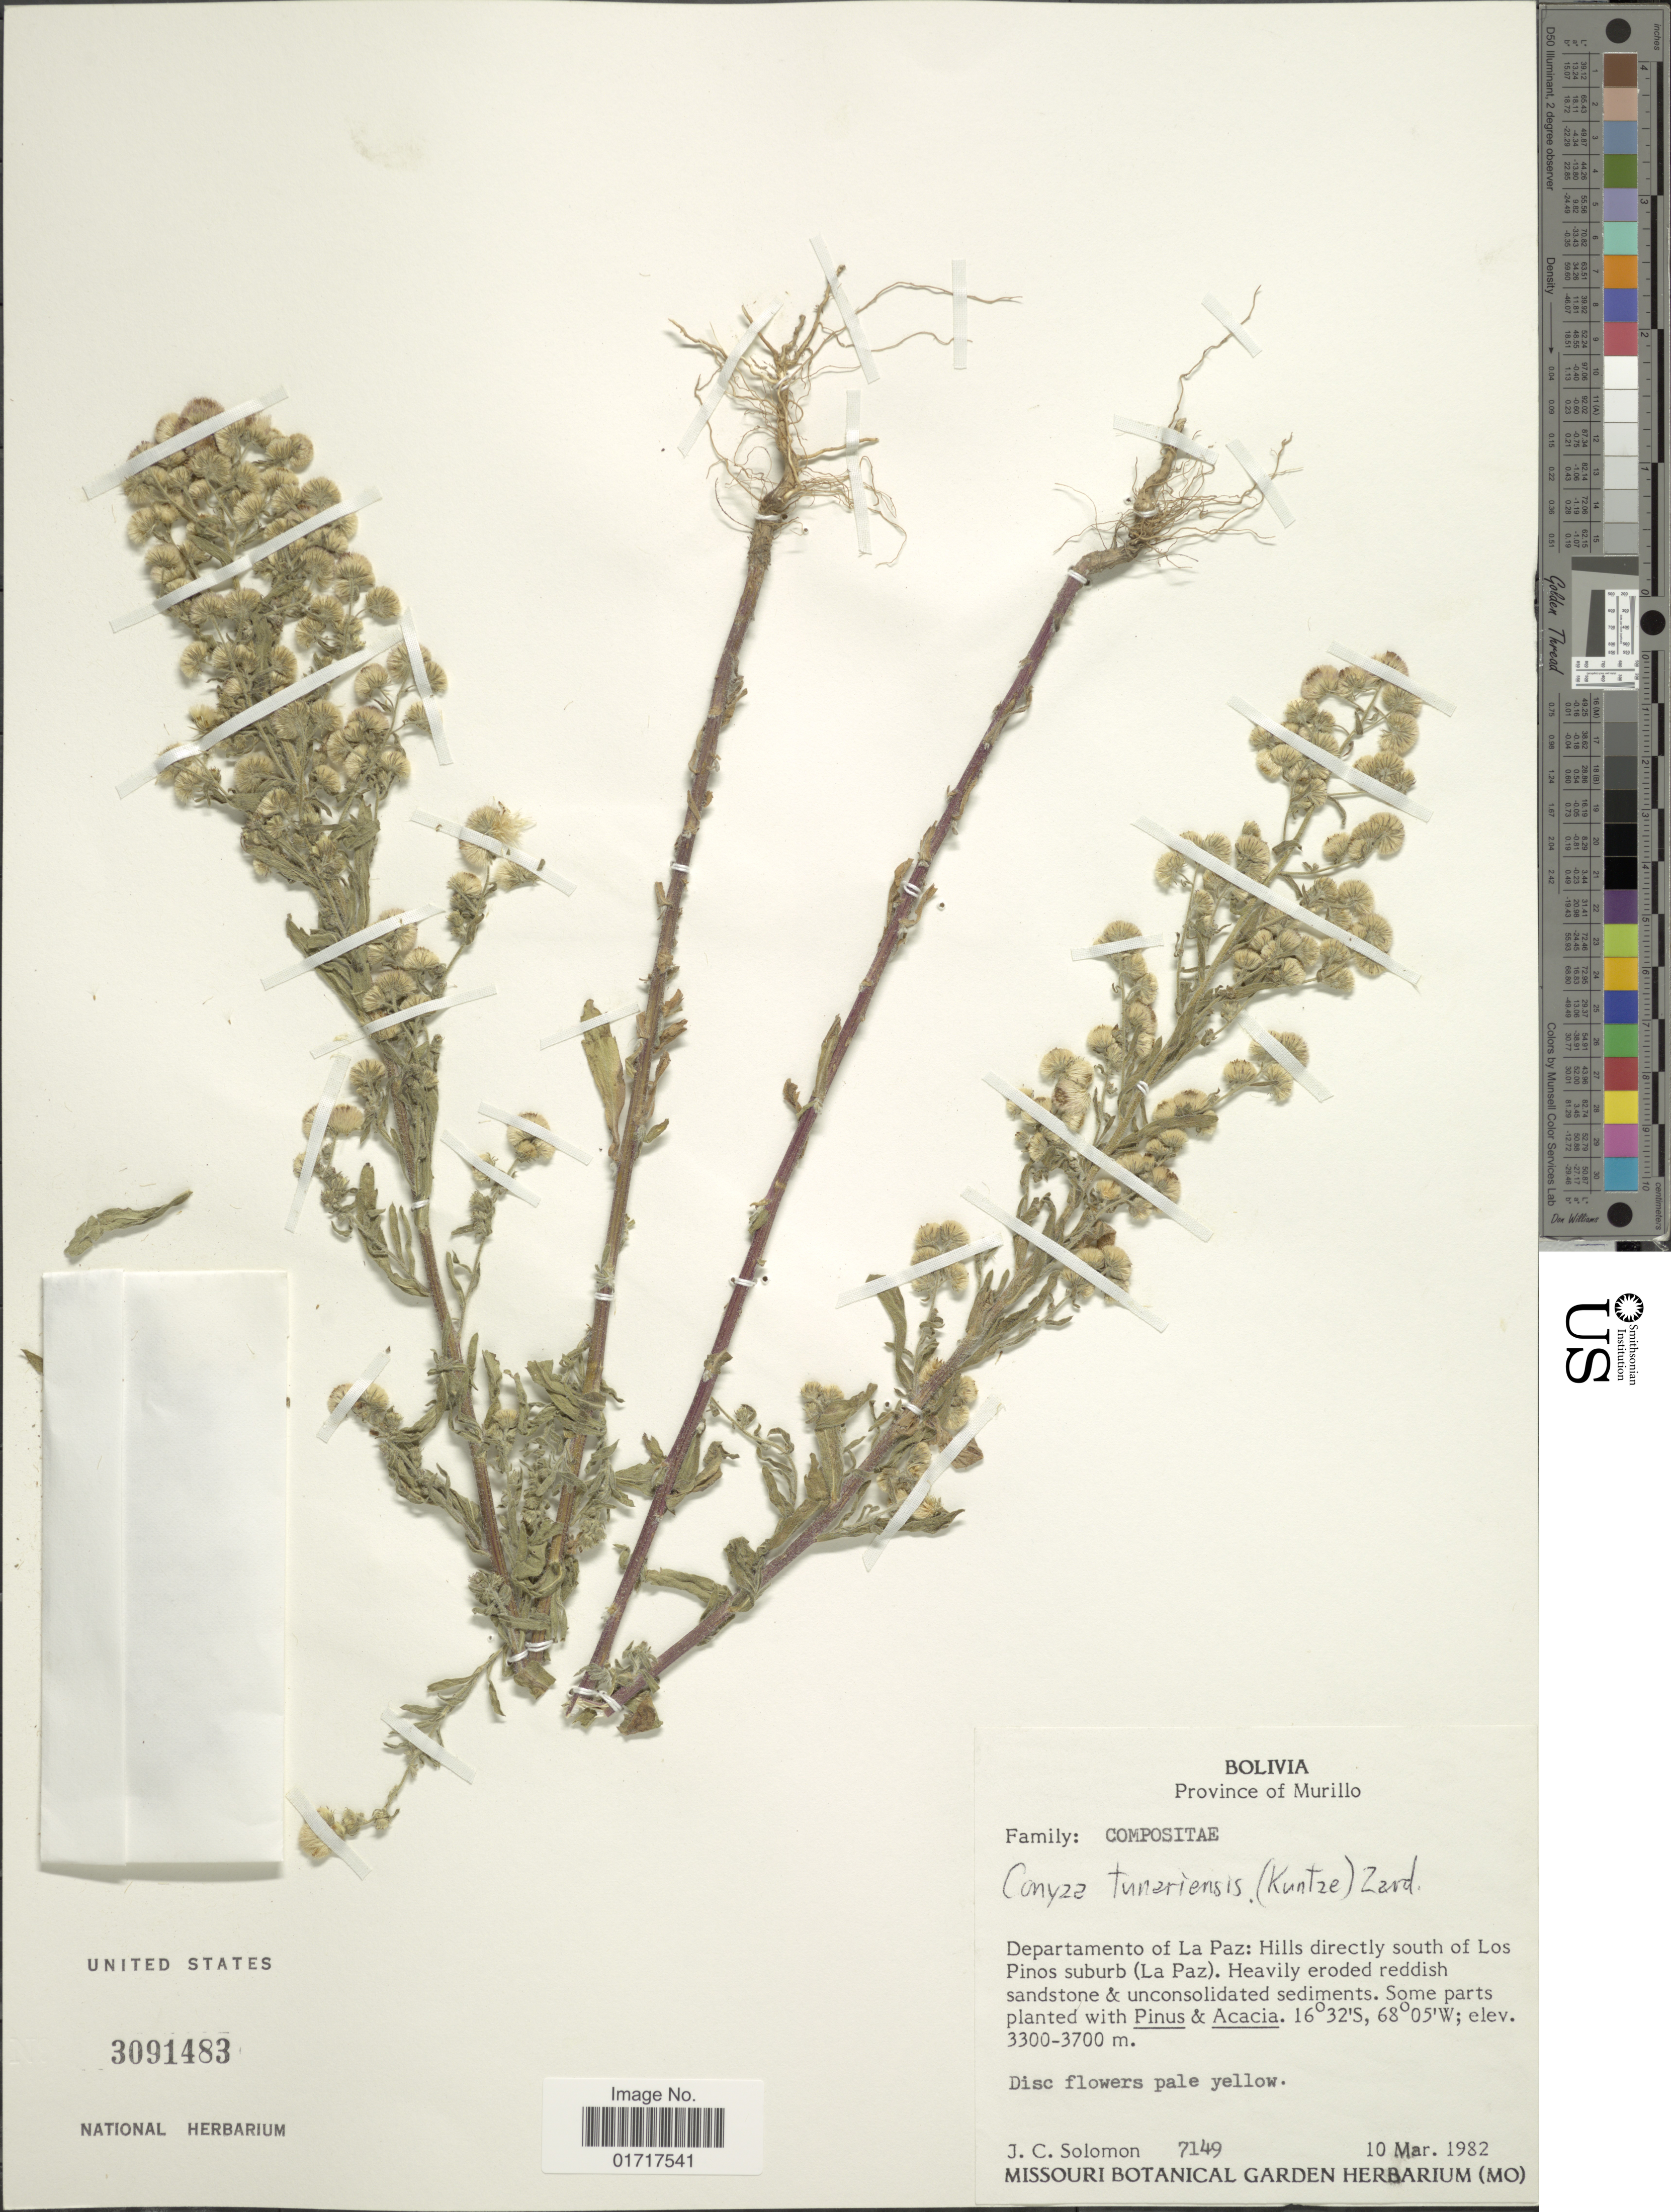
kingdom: Plantae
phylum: Tracheophyta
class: Magnoliopsida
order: Asterales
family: Asteraceae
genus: Conyza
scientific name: Conyza tunariensis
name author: (Kuntze) Zardini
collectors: J. C. Solomon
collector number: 7149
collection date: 1982-03-10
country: Bolivia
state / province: La Paz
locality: Departamento of La Paz. Hills directly south of Los Pinos (La Paz). Province of Murillo.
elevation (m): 3300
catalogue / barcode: US 3091483